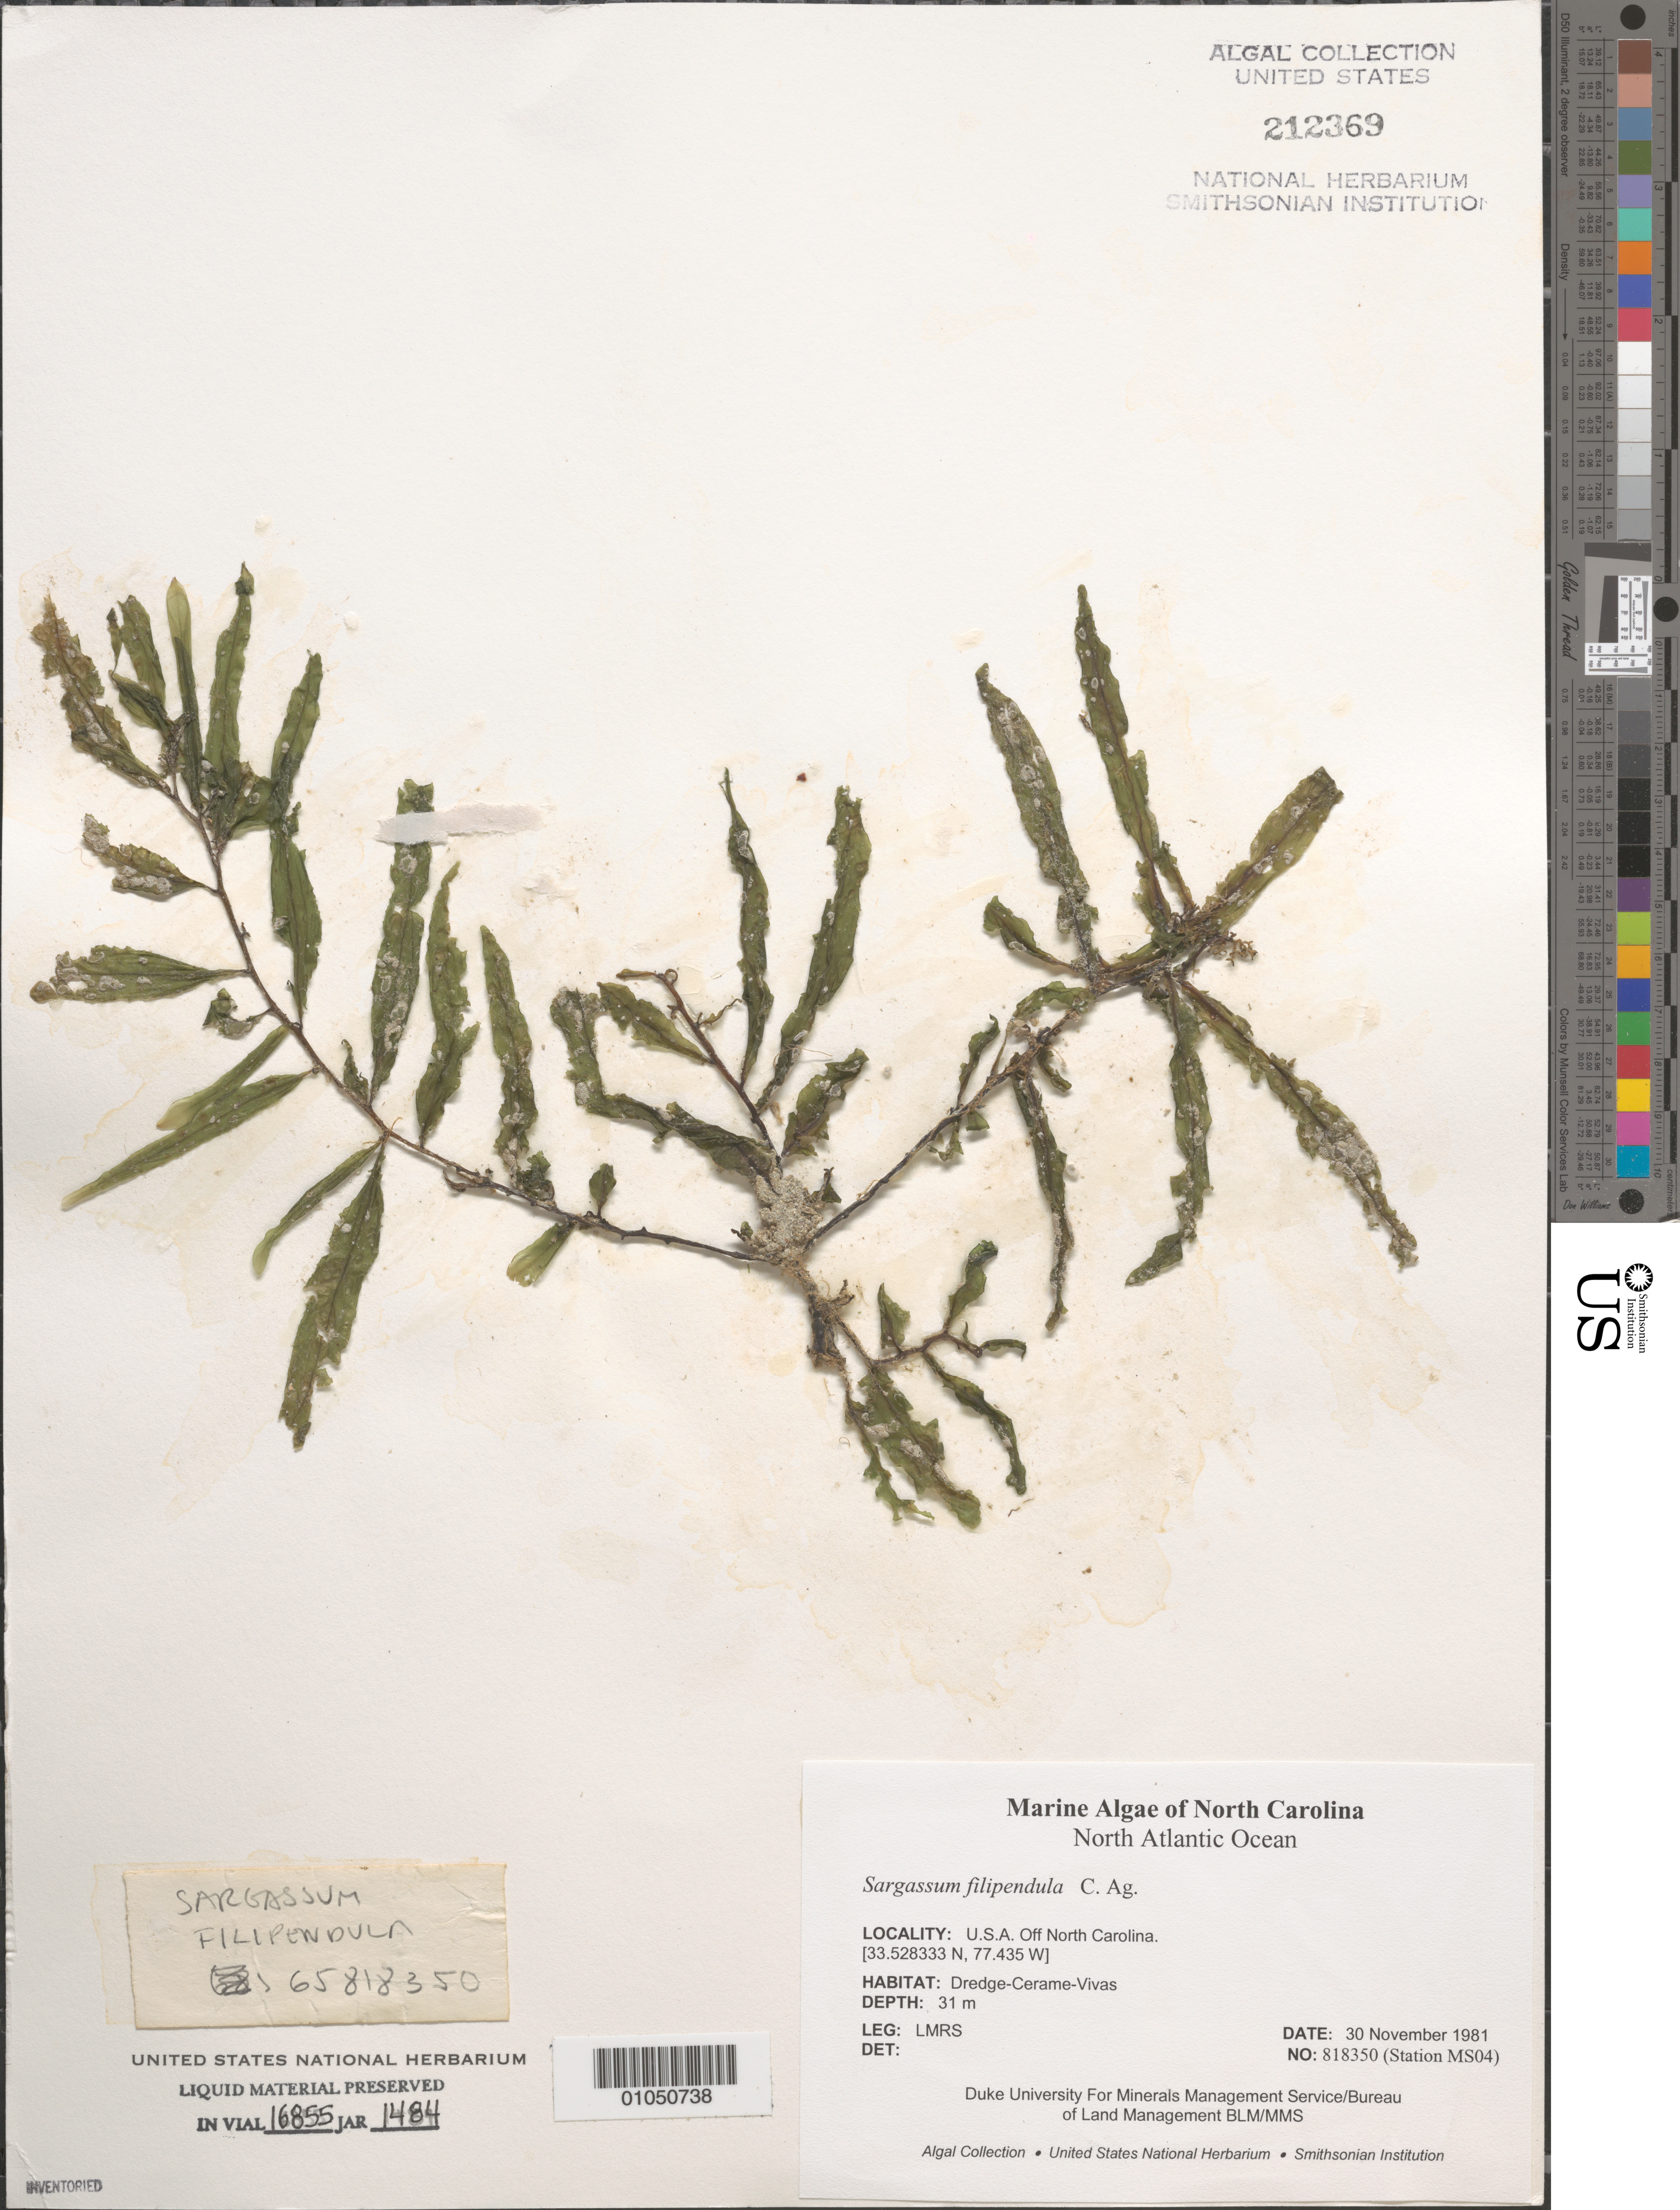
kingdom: Chromista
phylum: Ochrophyta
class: Phaeophyceae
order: Fucales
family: Sargassaceae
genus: Sargassum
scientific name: Sargassum filipendula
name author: C. Agardh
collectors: LMRS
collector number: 818350 Station MS04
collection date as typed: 30 Nov 1981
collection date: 1981-11-30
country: United States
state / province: North Carolina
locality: North Atlantic Ocean off North Carolina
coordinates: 33.528333 N, 77.435 W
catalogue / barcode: US 212369